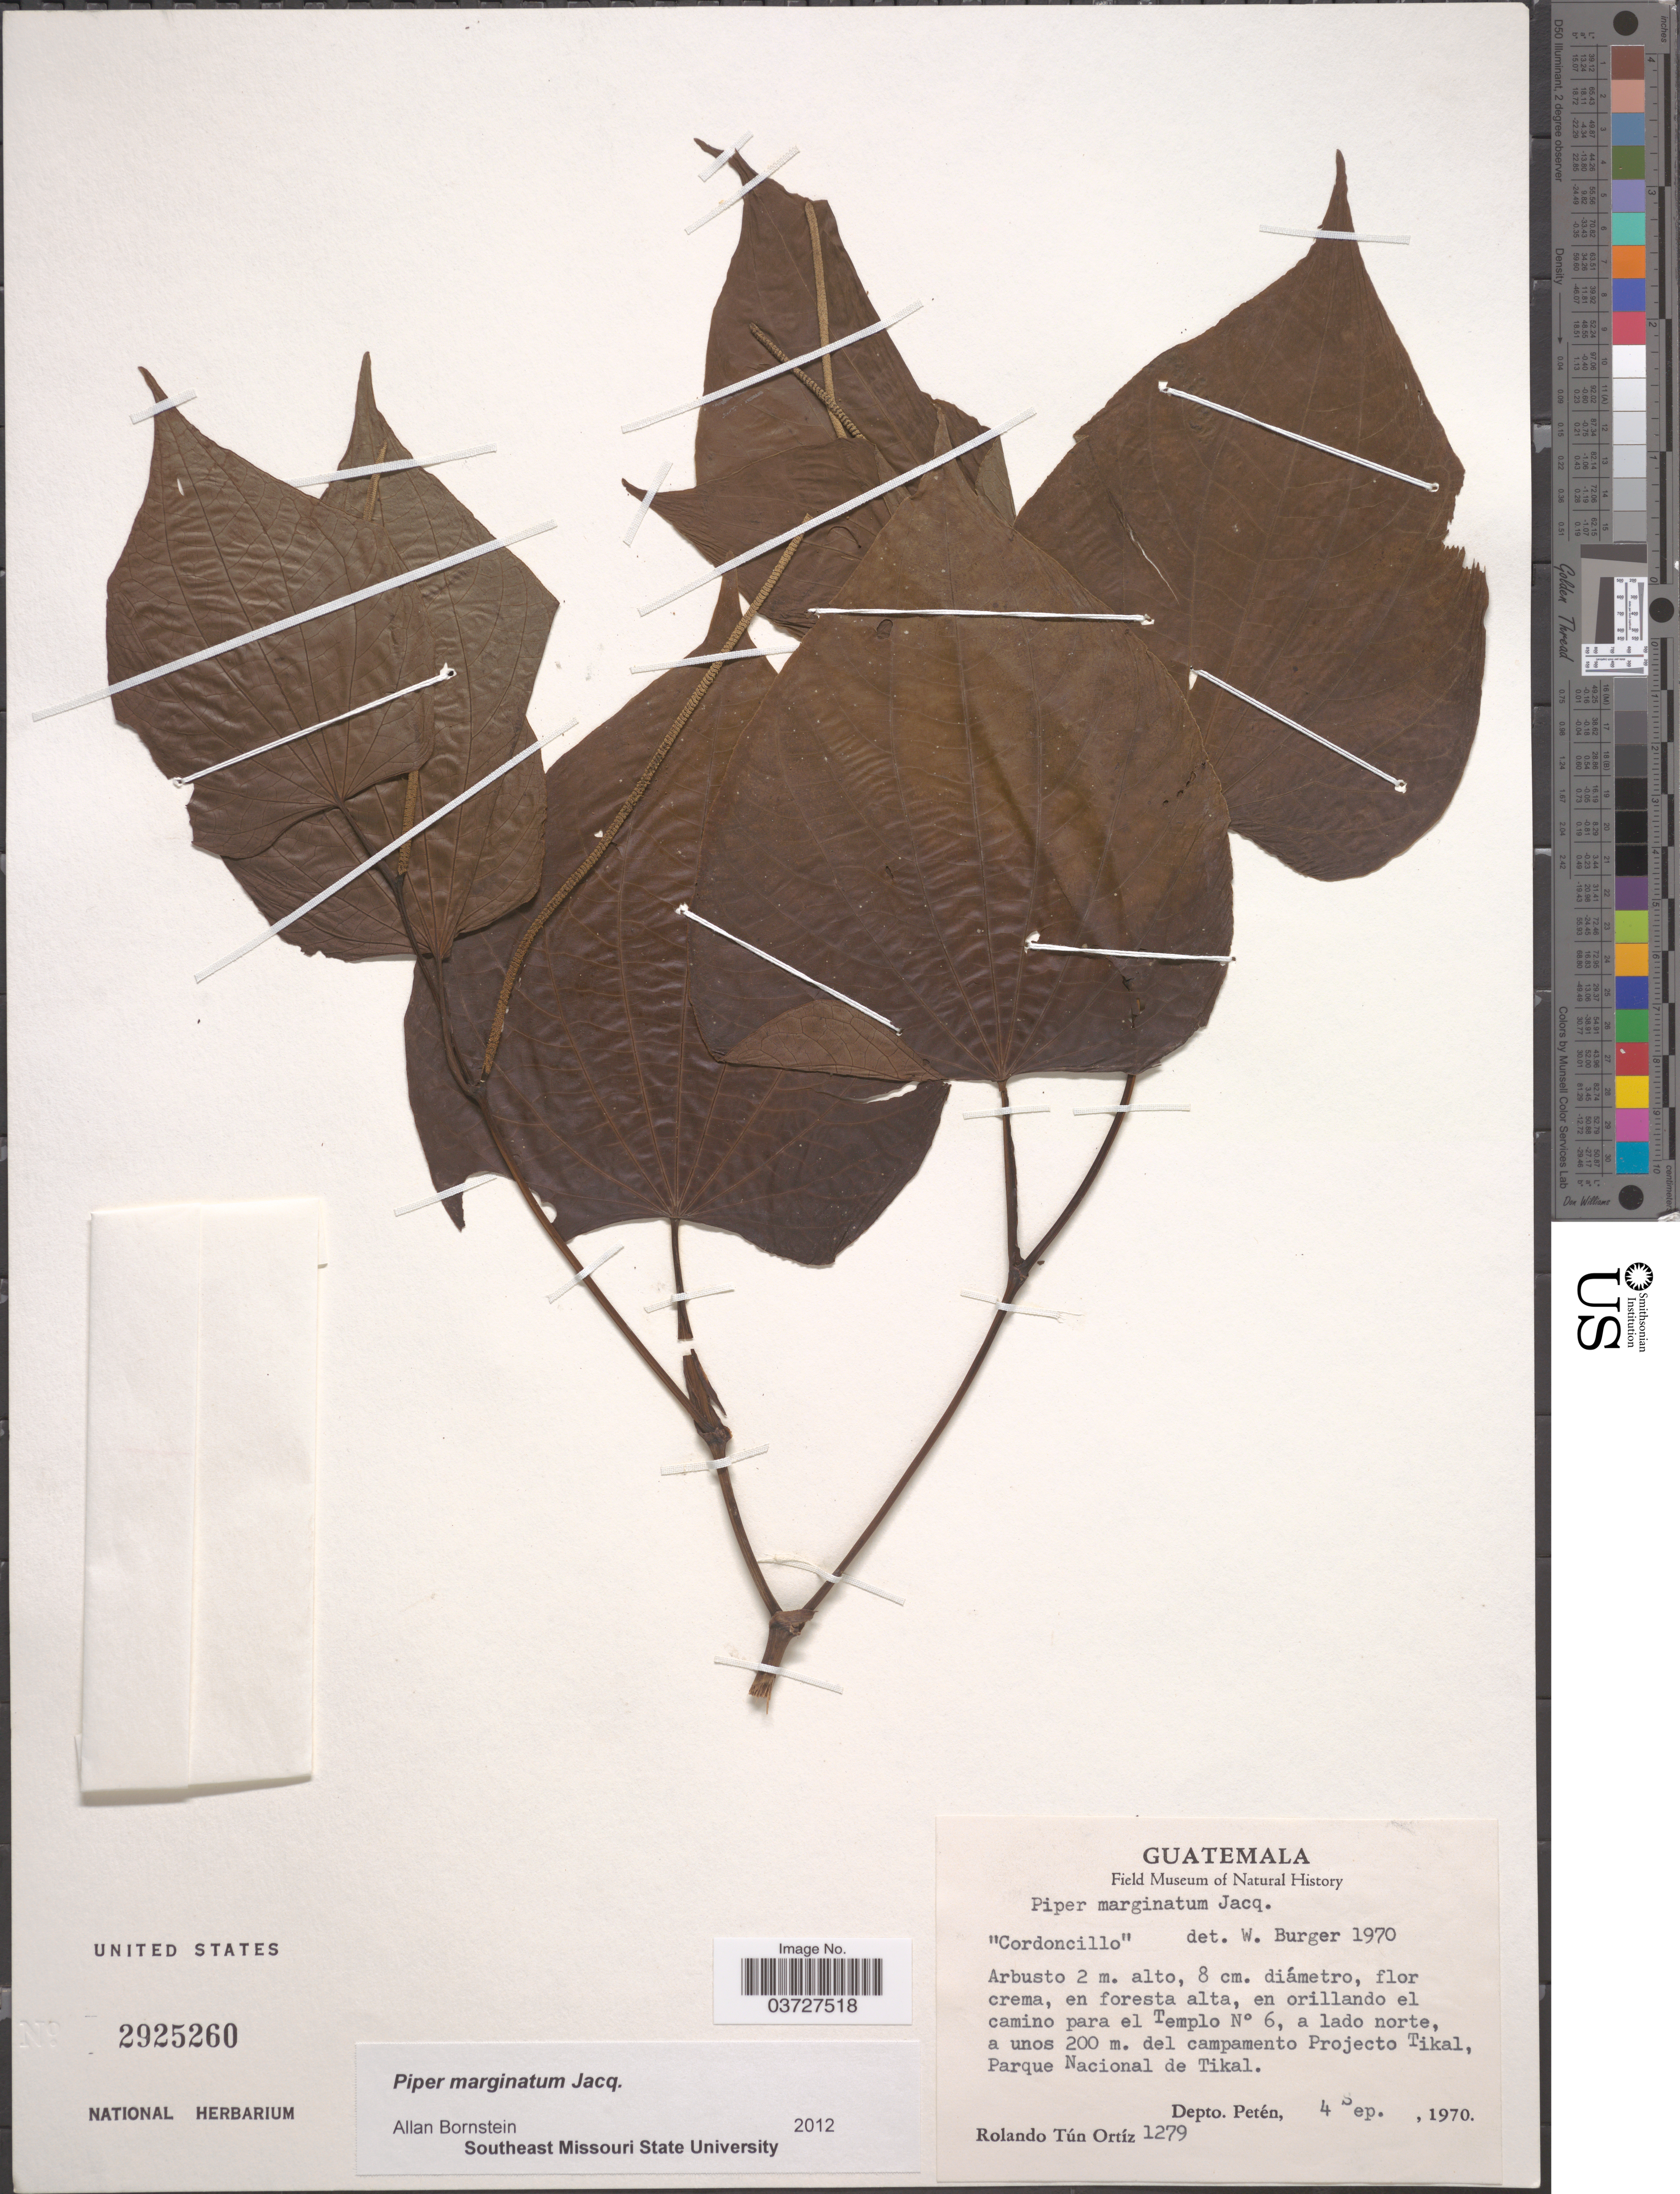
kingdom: Plantae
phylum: Tracheophyta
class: Magnoliopsida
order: Piperales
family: Piperaceae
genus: Piper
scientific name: Piper marginatum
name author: Jacq.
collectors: R. T. Ortíz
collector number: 1279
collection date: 1970-09-04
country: Guatemala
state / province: El Peten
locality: En foresta alta, en orillando el camino para el Templo, a lado norte, a unos. Del campamento Projecto Tikal, Parque Nacional de Tikal.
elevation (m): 200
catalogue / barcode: US 2925260